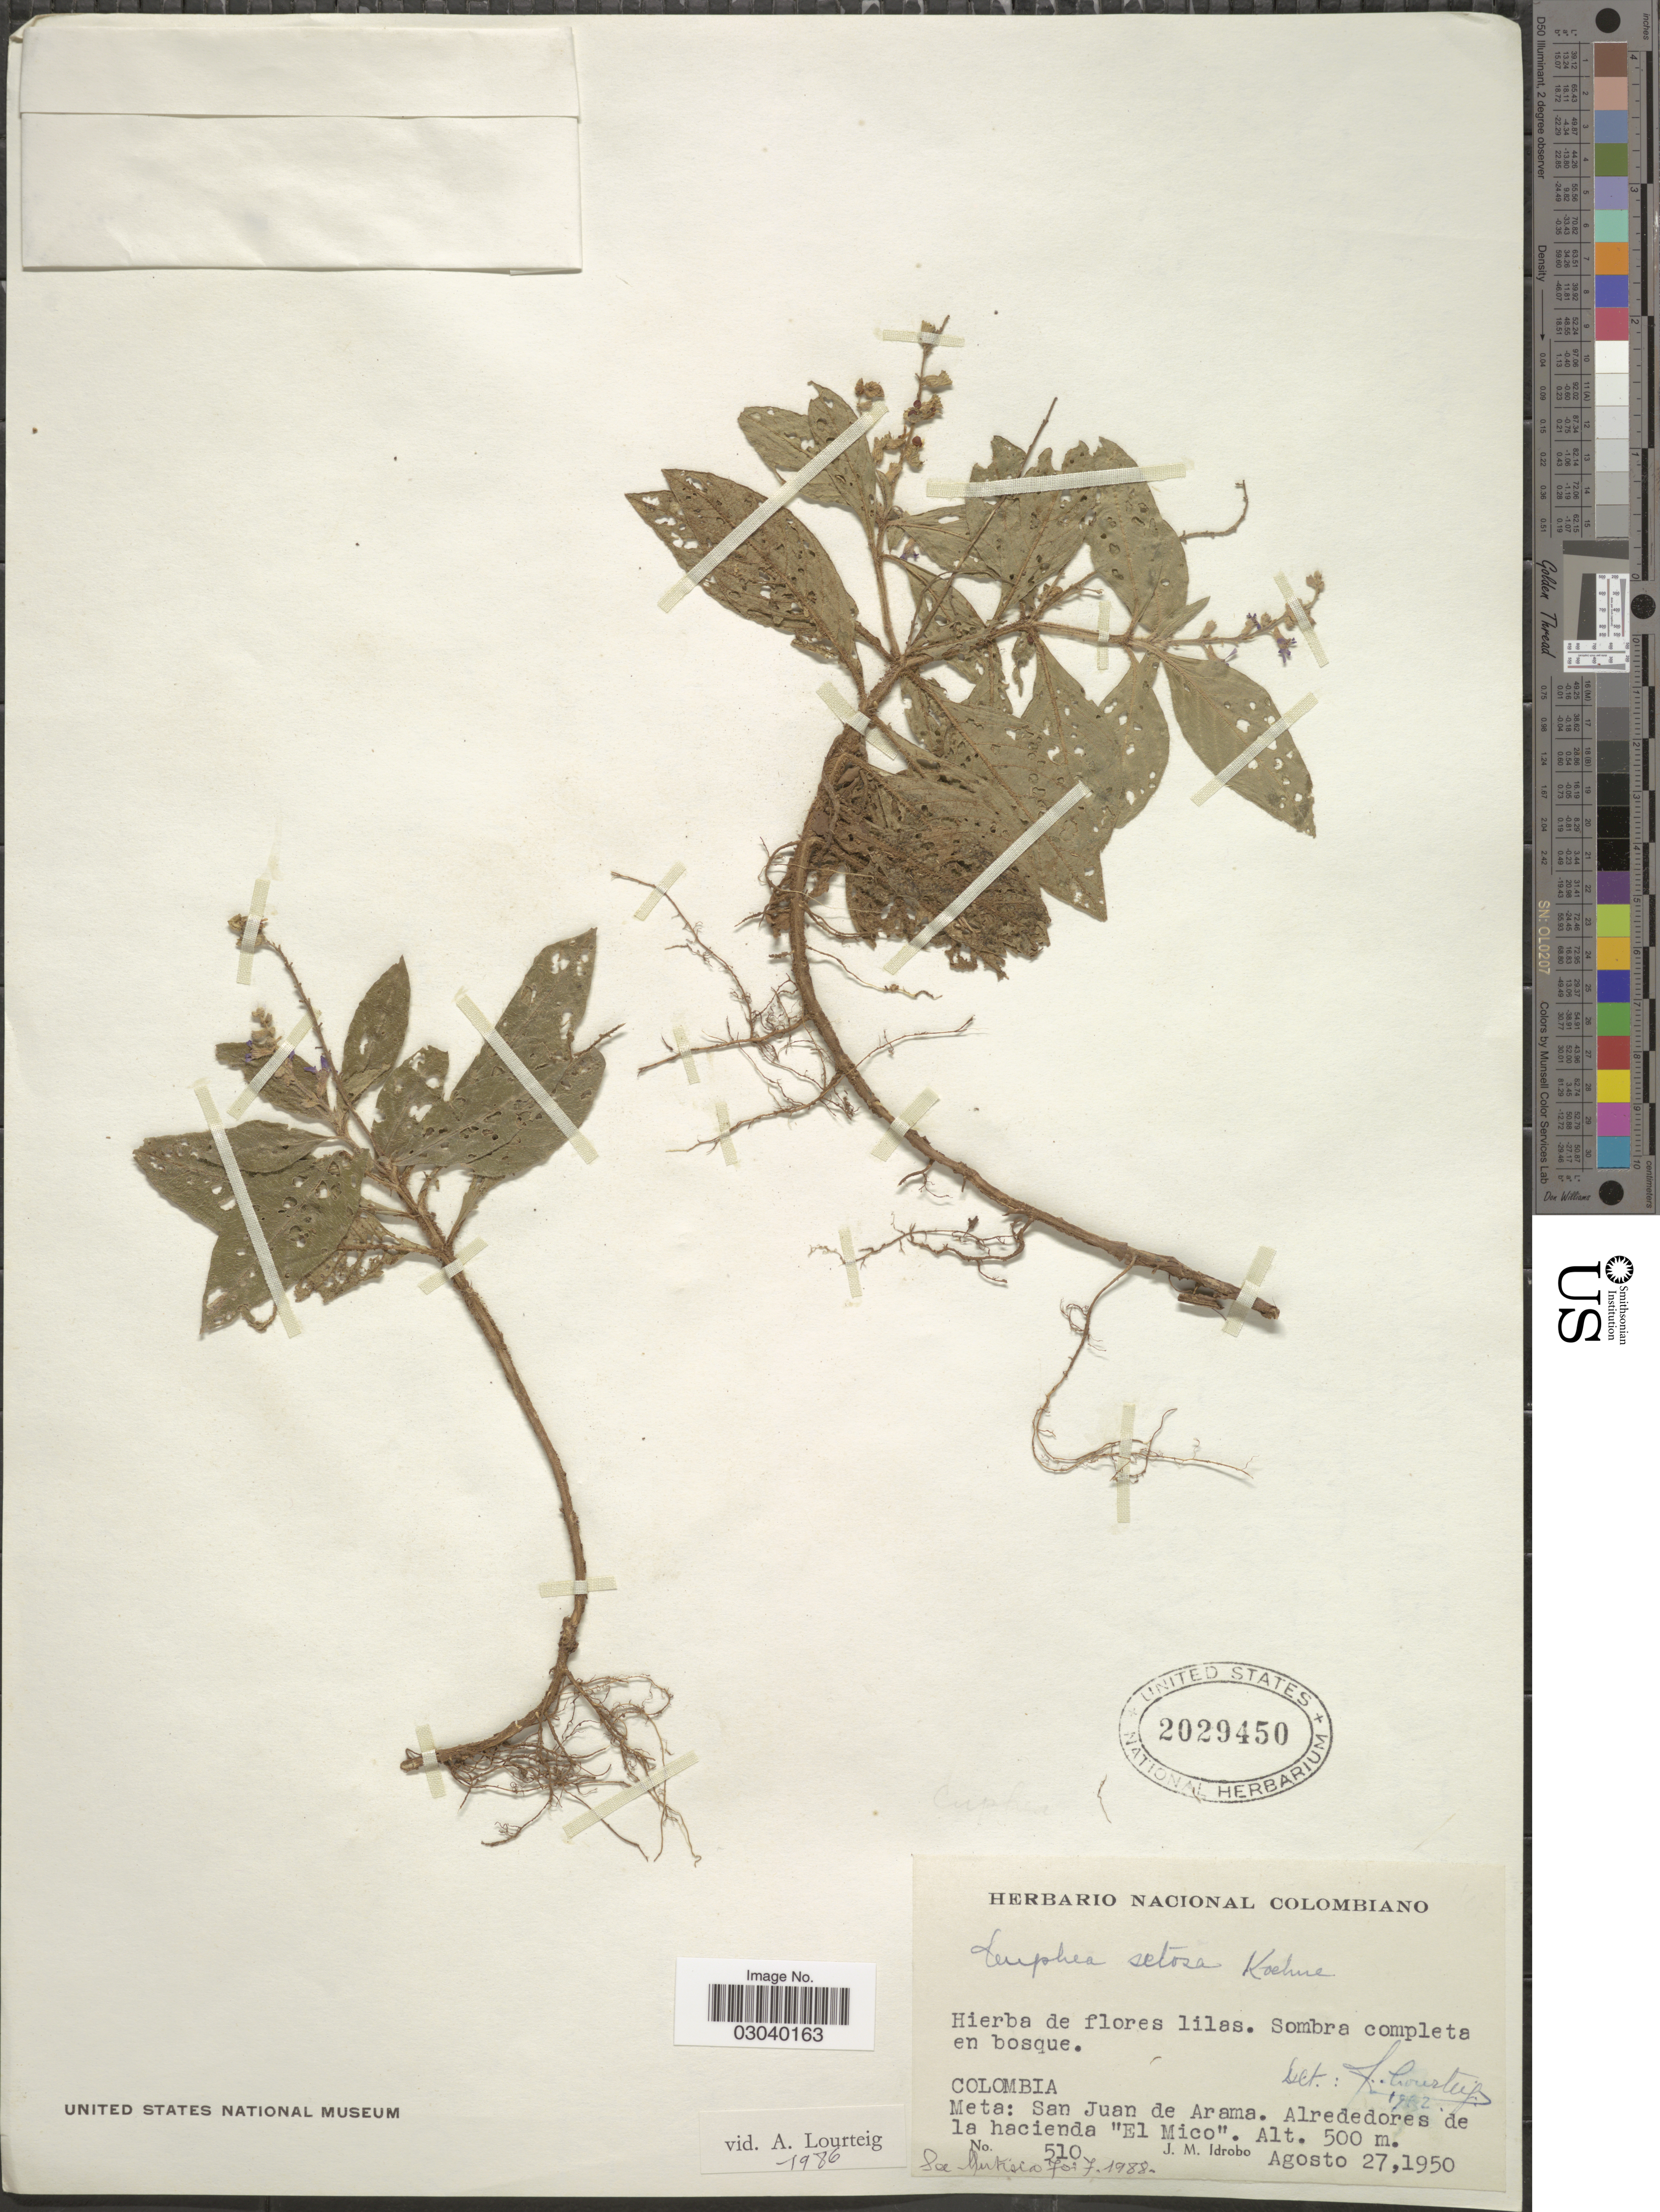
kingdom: Plantae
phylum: Tracheophyta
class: Magnoliopsida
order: Myrtales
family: Lythraceae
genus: Cuphea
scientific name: Cuphea setosa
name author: Koehne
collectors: J. M. Idrobo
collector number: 510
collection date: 1950-08-27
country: Colombia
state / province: Meta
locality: San Juan de Arama. Alrededores de la hacienda "El Mico".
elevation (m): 500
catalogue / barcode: US 2029450